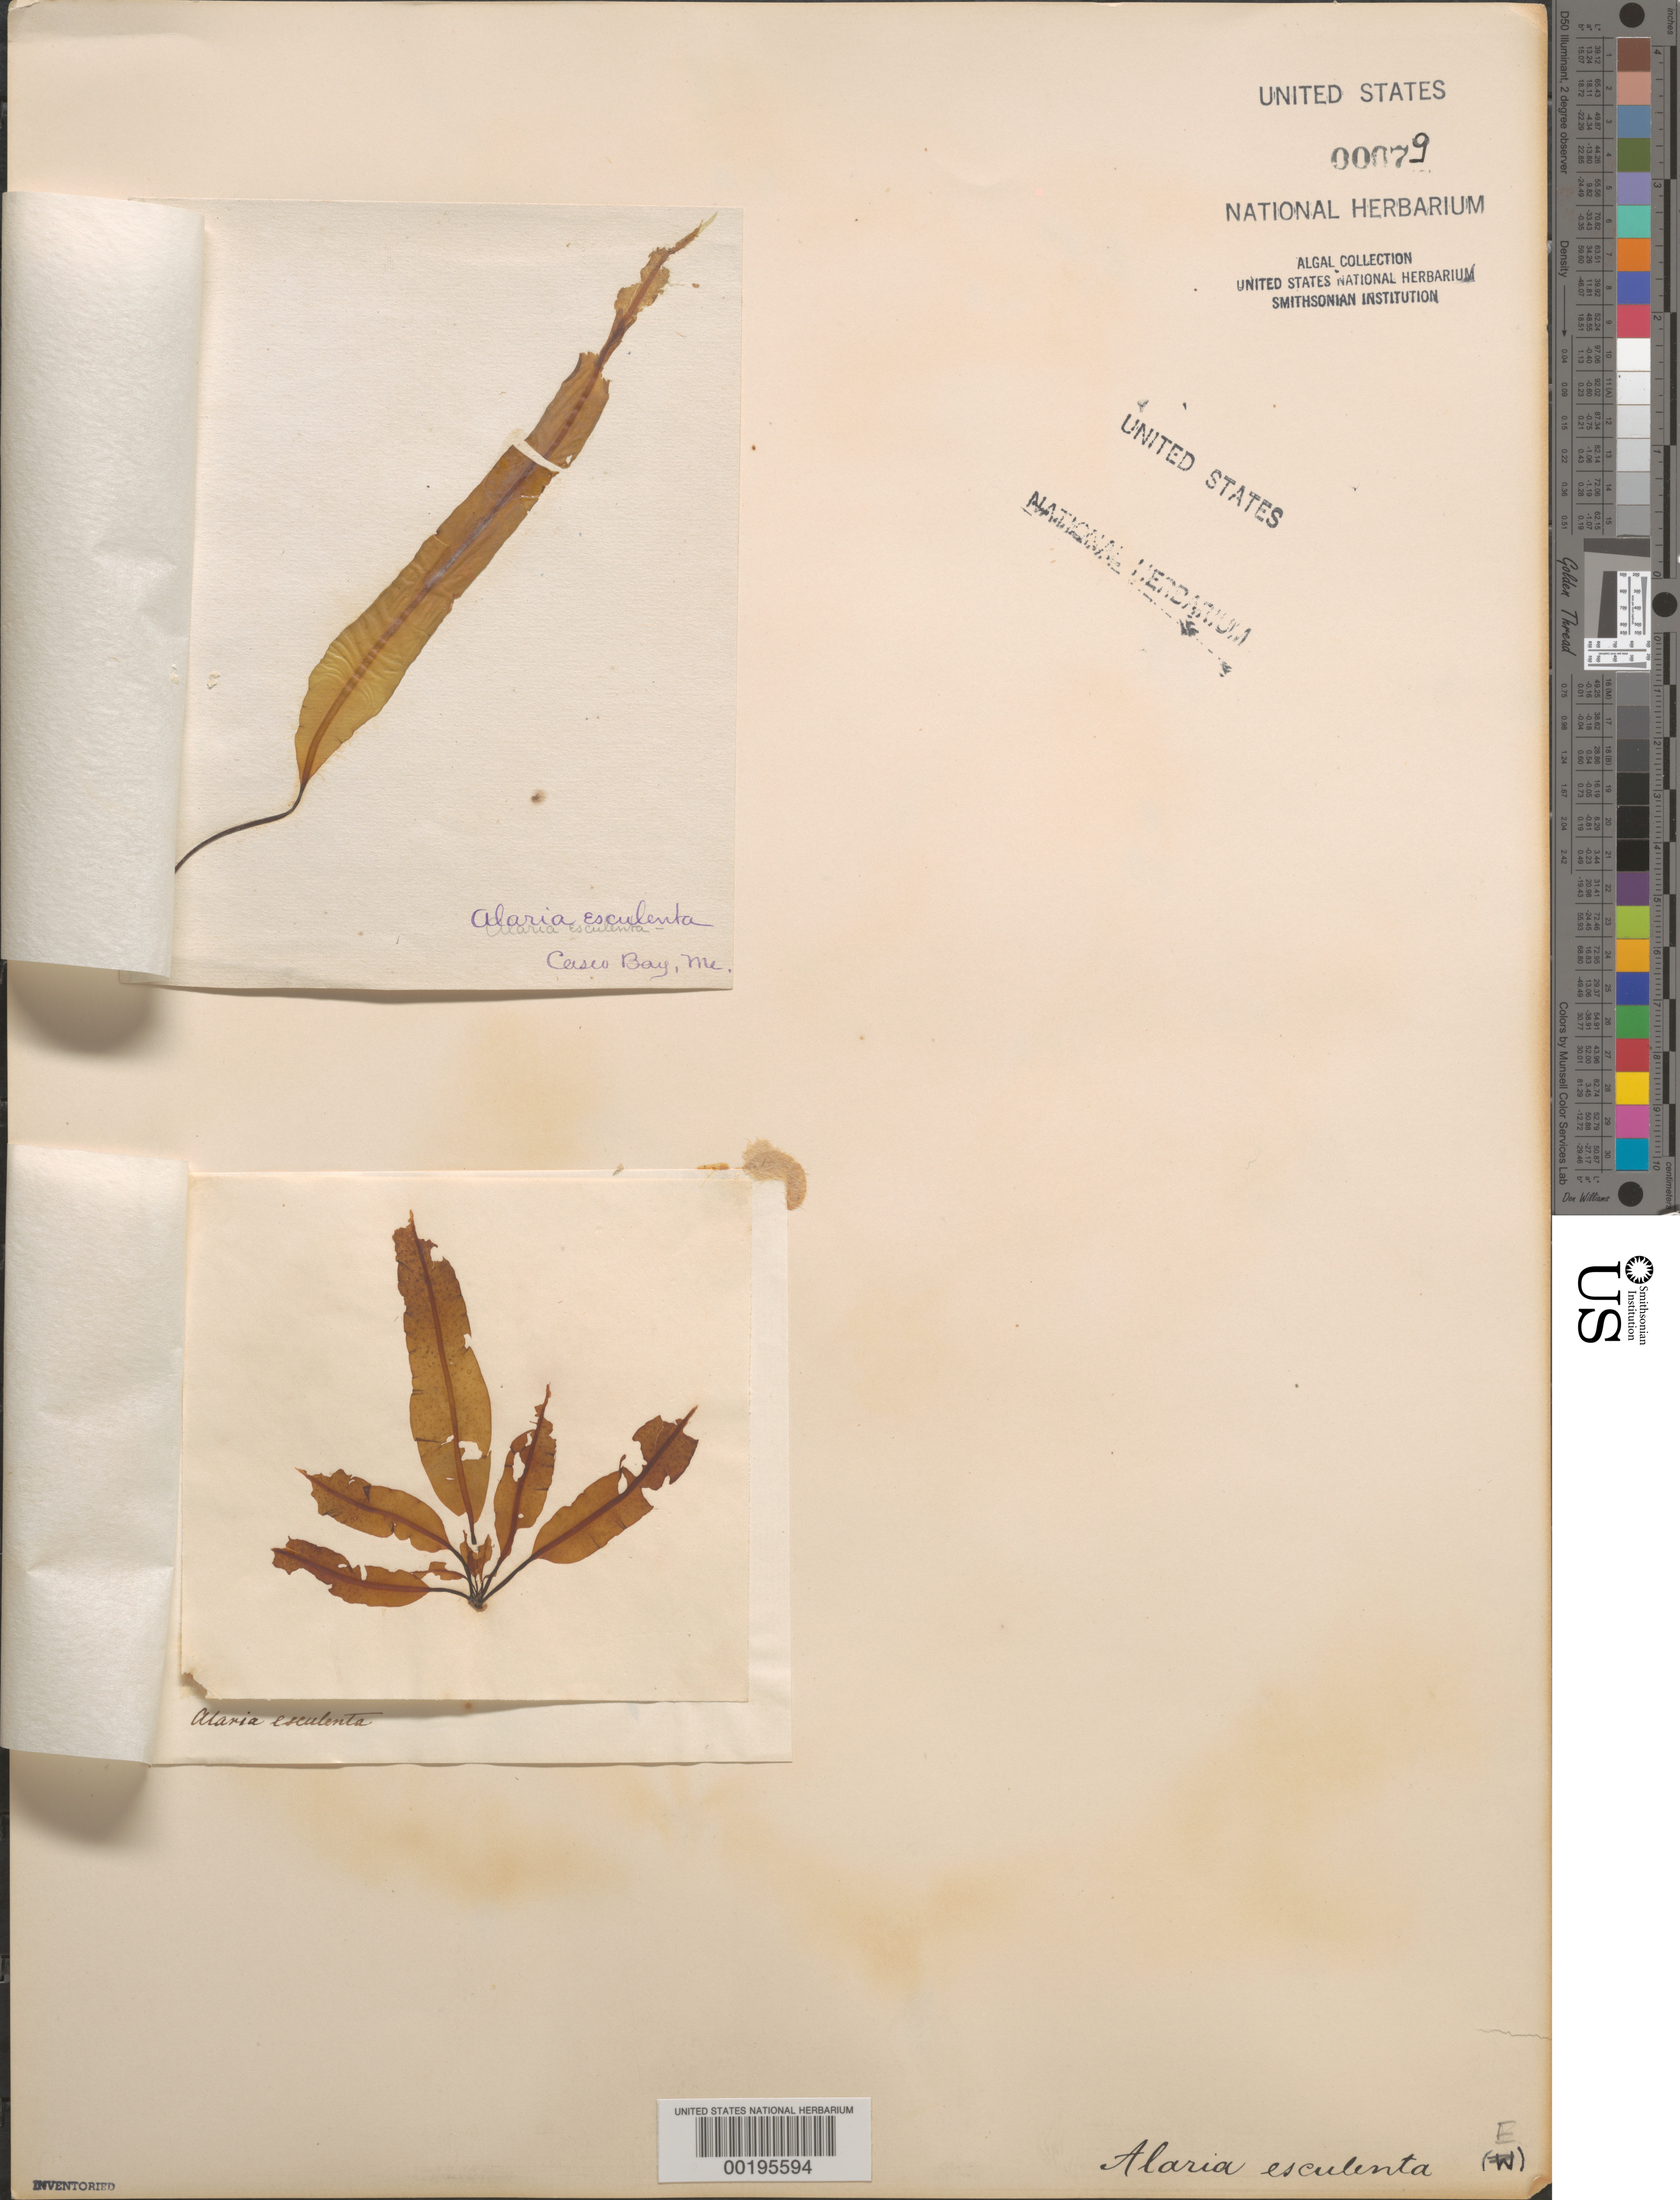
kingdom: Chromista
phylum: Ochrophyta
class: Phaeophyceae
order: Laminariales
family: Alariaceae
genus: Alaria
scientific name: Alaria esculenta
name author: (L.) Greville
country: United States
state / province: Maine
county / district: Cumberland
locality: Casco Bay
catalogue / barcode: US 79